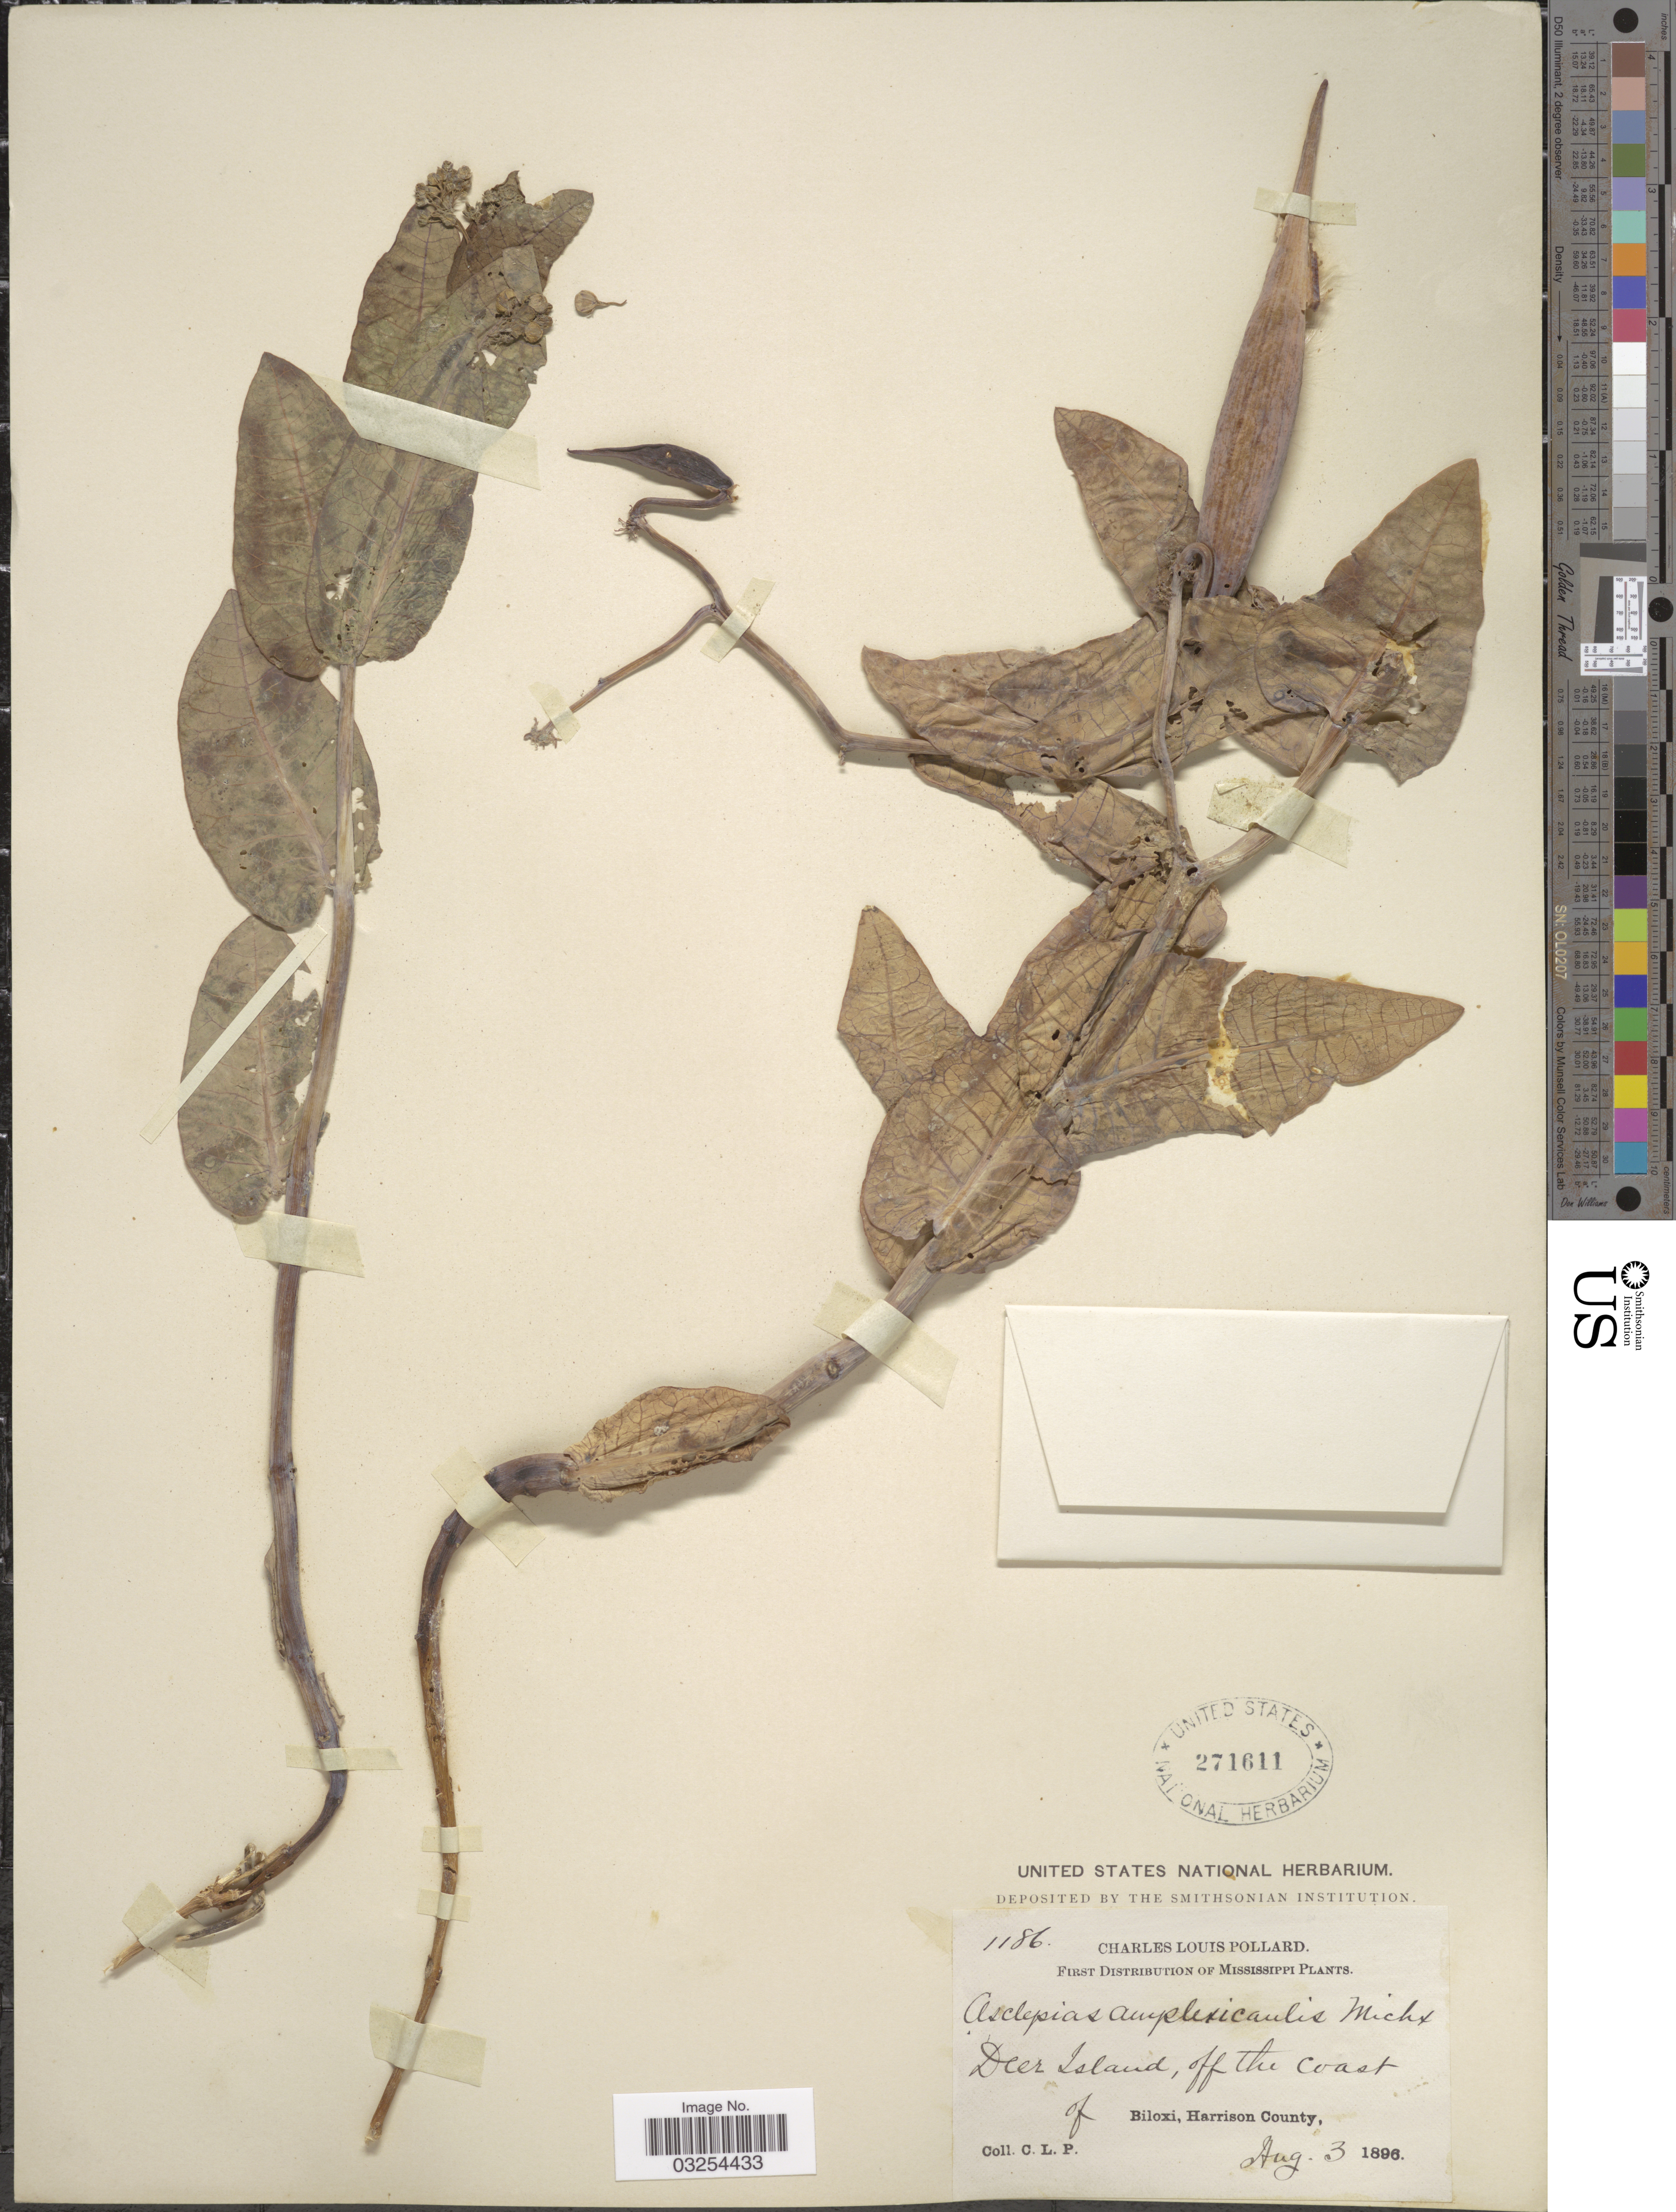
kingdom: Plantae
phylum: Tracheophyta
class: Magnoliopsida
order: Gentianales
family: Apocynaceae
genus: Asclepias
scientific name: Asclepias humistrata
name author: Walter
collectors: C. L. Pollard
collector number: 1186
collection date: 1896-08-03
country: United States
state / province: Mississippi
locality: Deer Island, off the coast of Biloxi, Harrison County.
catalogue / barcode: US 271611